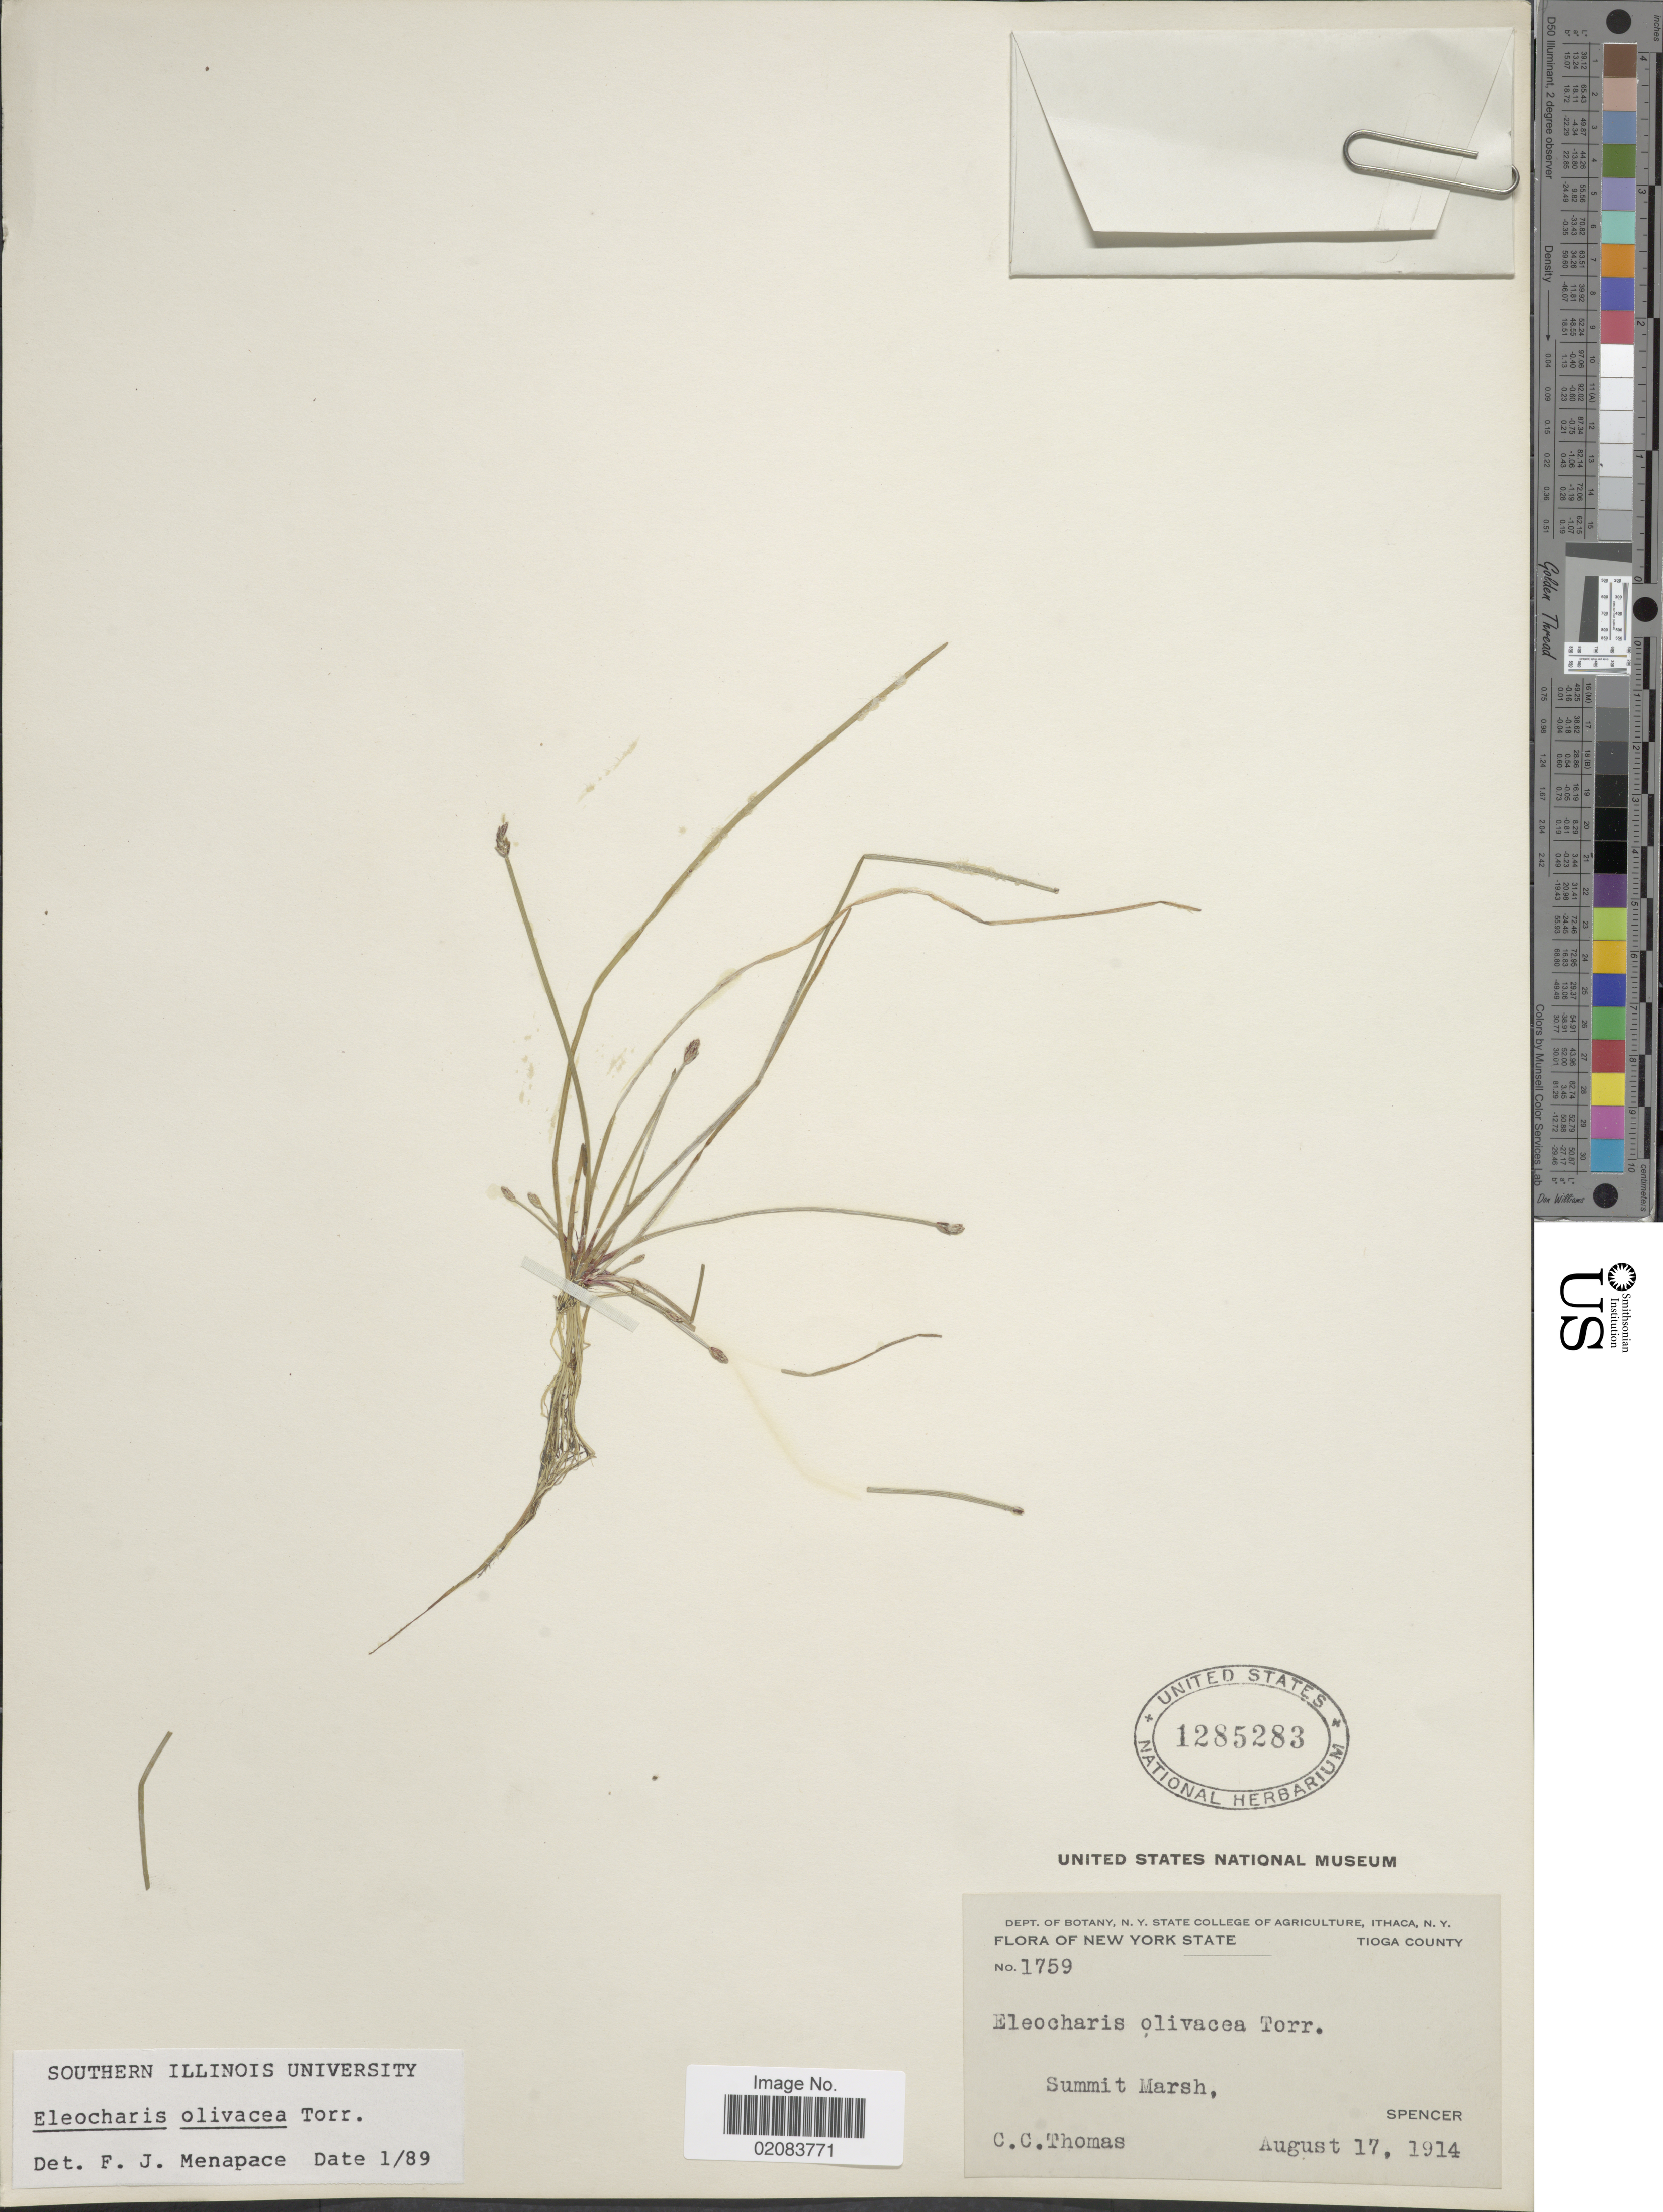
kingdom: Plantae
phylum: Tracheophyta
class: Liliopsida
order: Poales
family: Cyperaceae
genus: Eleocharis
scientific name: Eleocharis olivacea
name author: Torr.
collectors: C. Thomas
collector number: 1759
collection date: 1914-08-17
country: United States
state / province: New York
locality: Tioga County, Summit Warsh, Spencer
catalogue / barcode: US 1285283